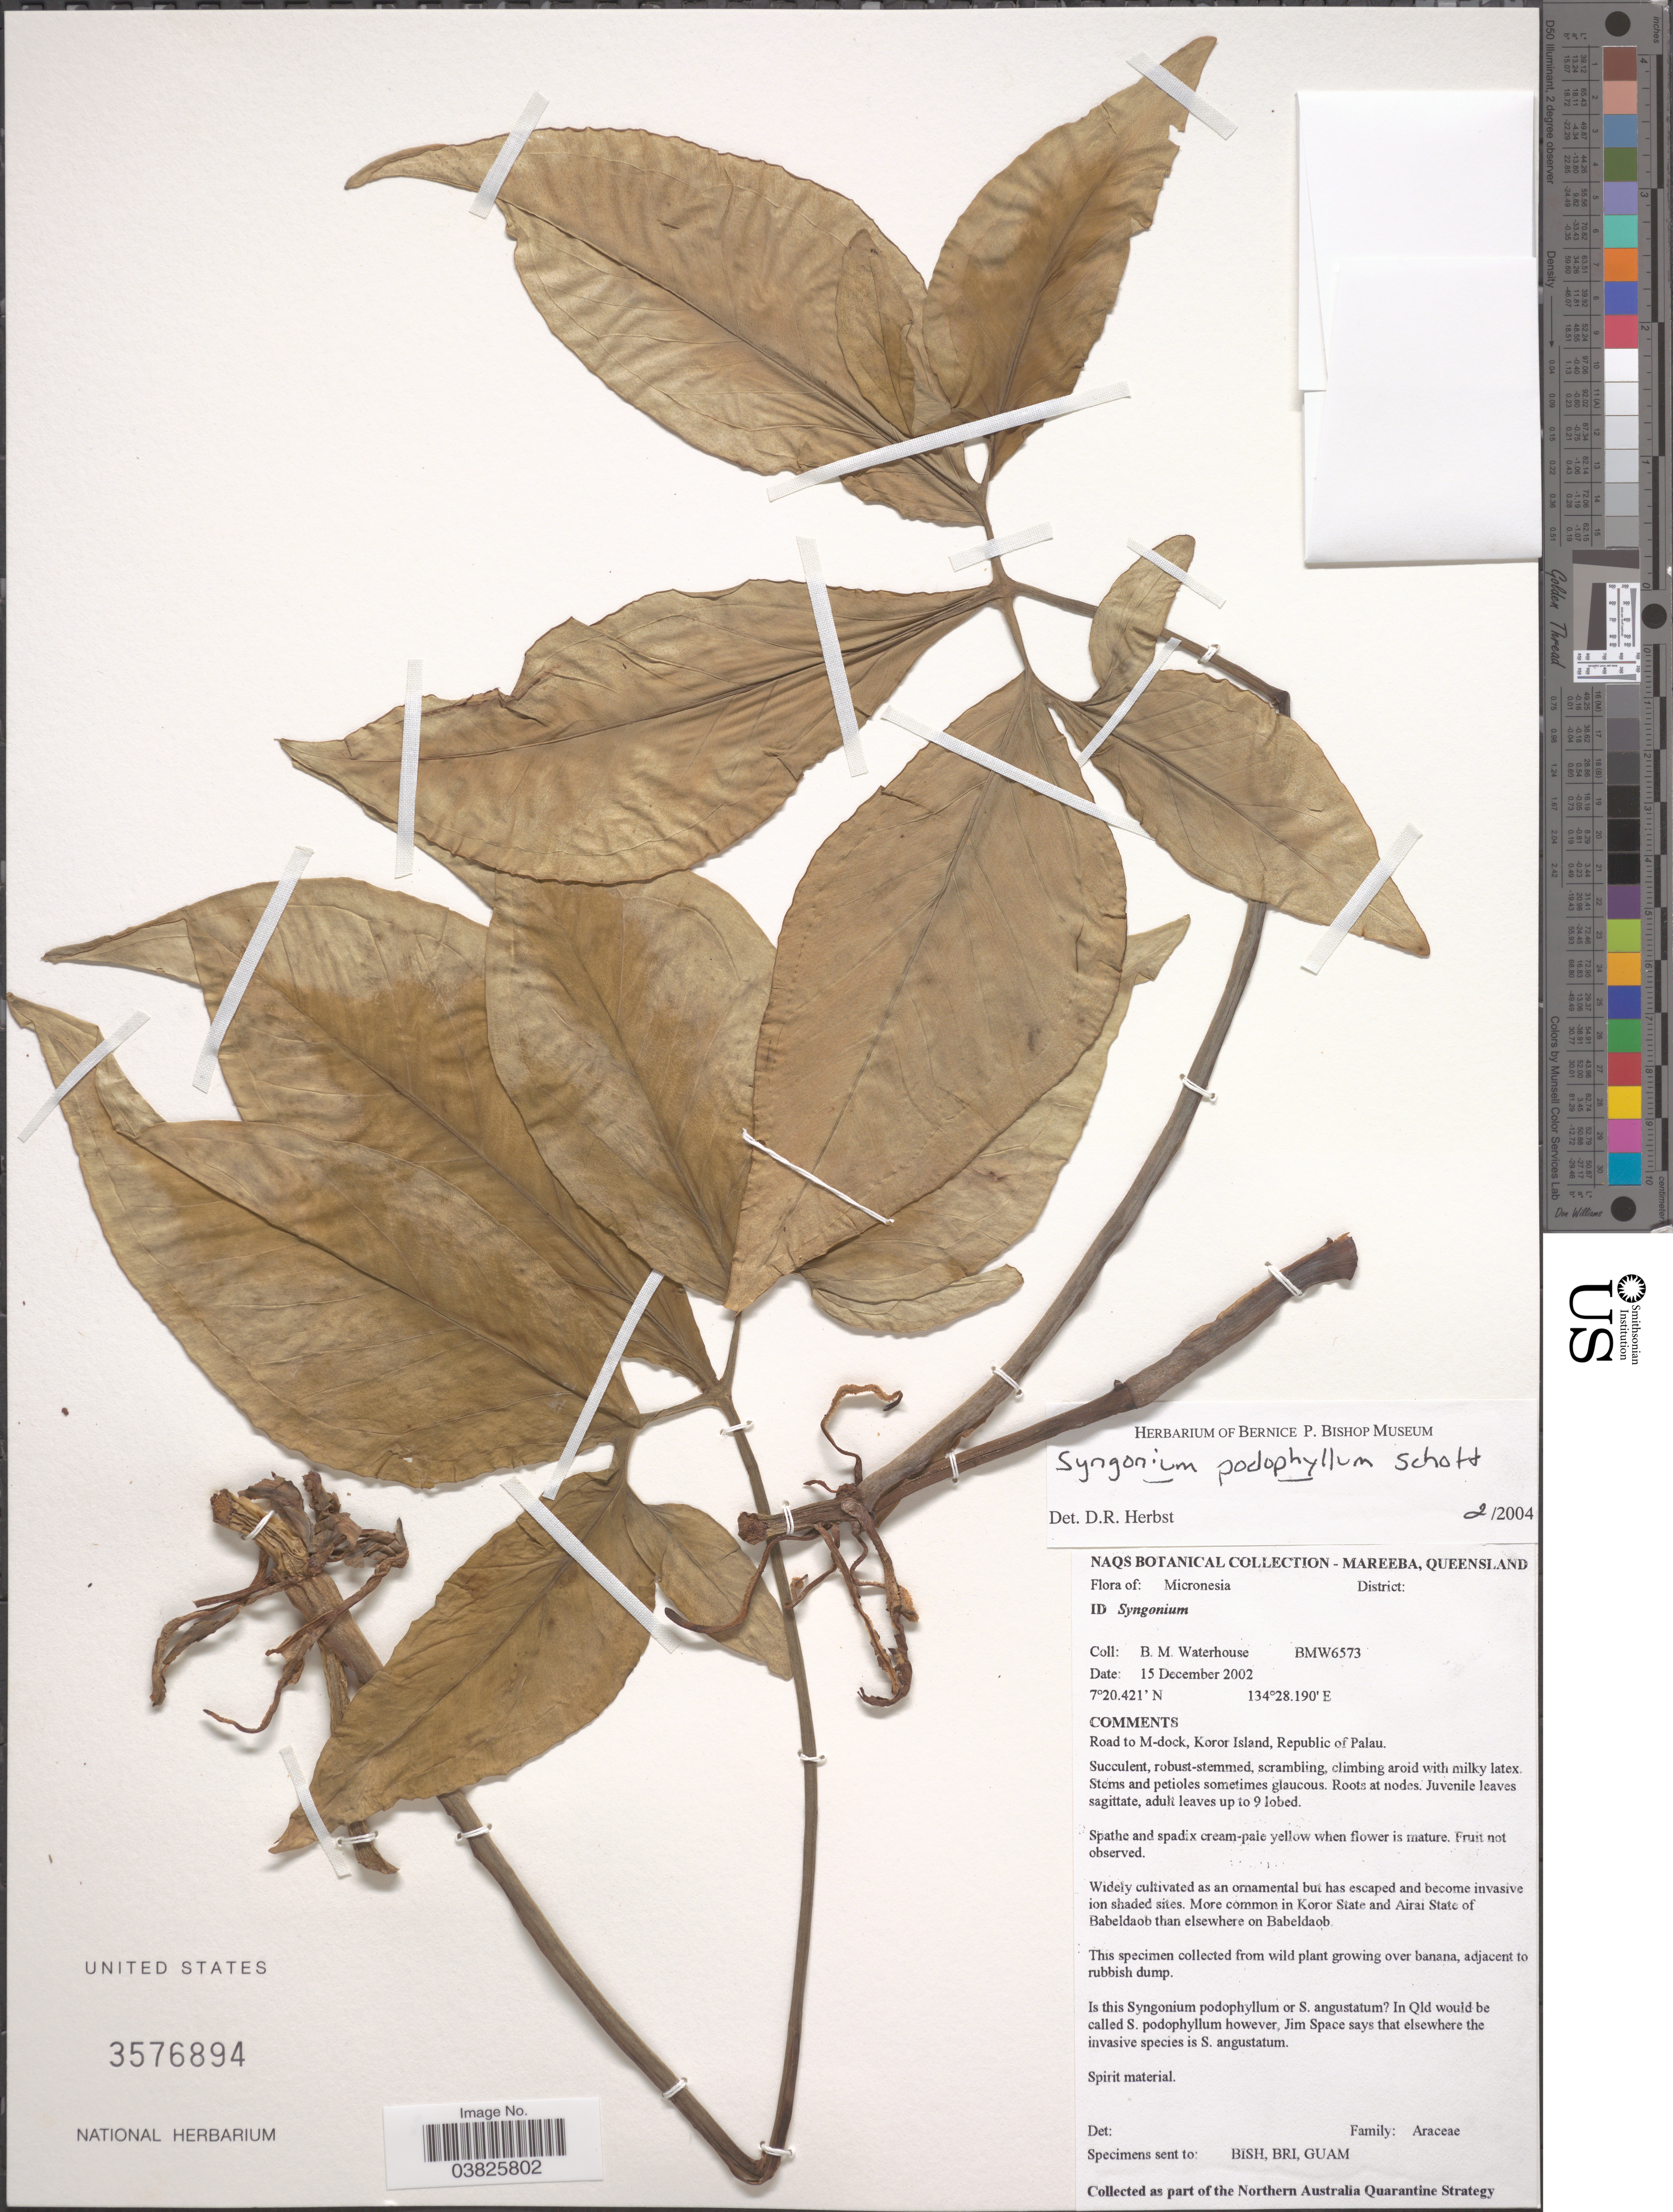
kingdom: Plantae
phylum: Tracheophyta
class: Liliopsida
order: Alismatales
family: Araceae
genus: Syngonium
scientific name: Syngonium podophyllum 'Lemon-Lime'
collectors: B. Waterhouse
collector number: BMW6573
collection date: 2002-12-15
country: Palau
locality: Road to M-dock, Koror Island, Republic of Palau.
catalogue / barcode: US 3576894